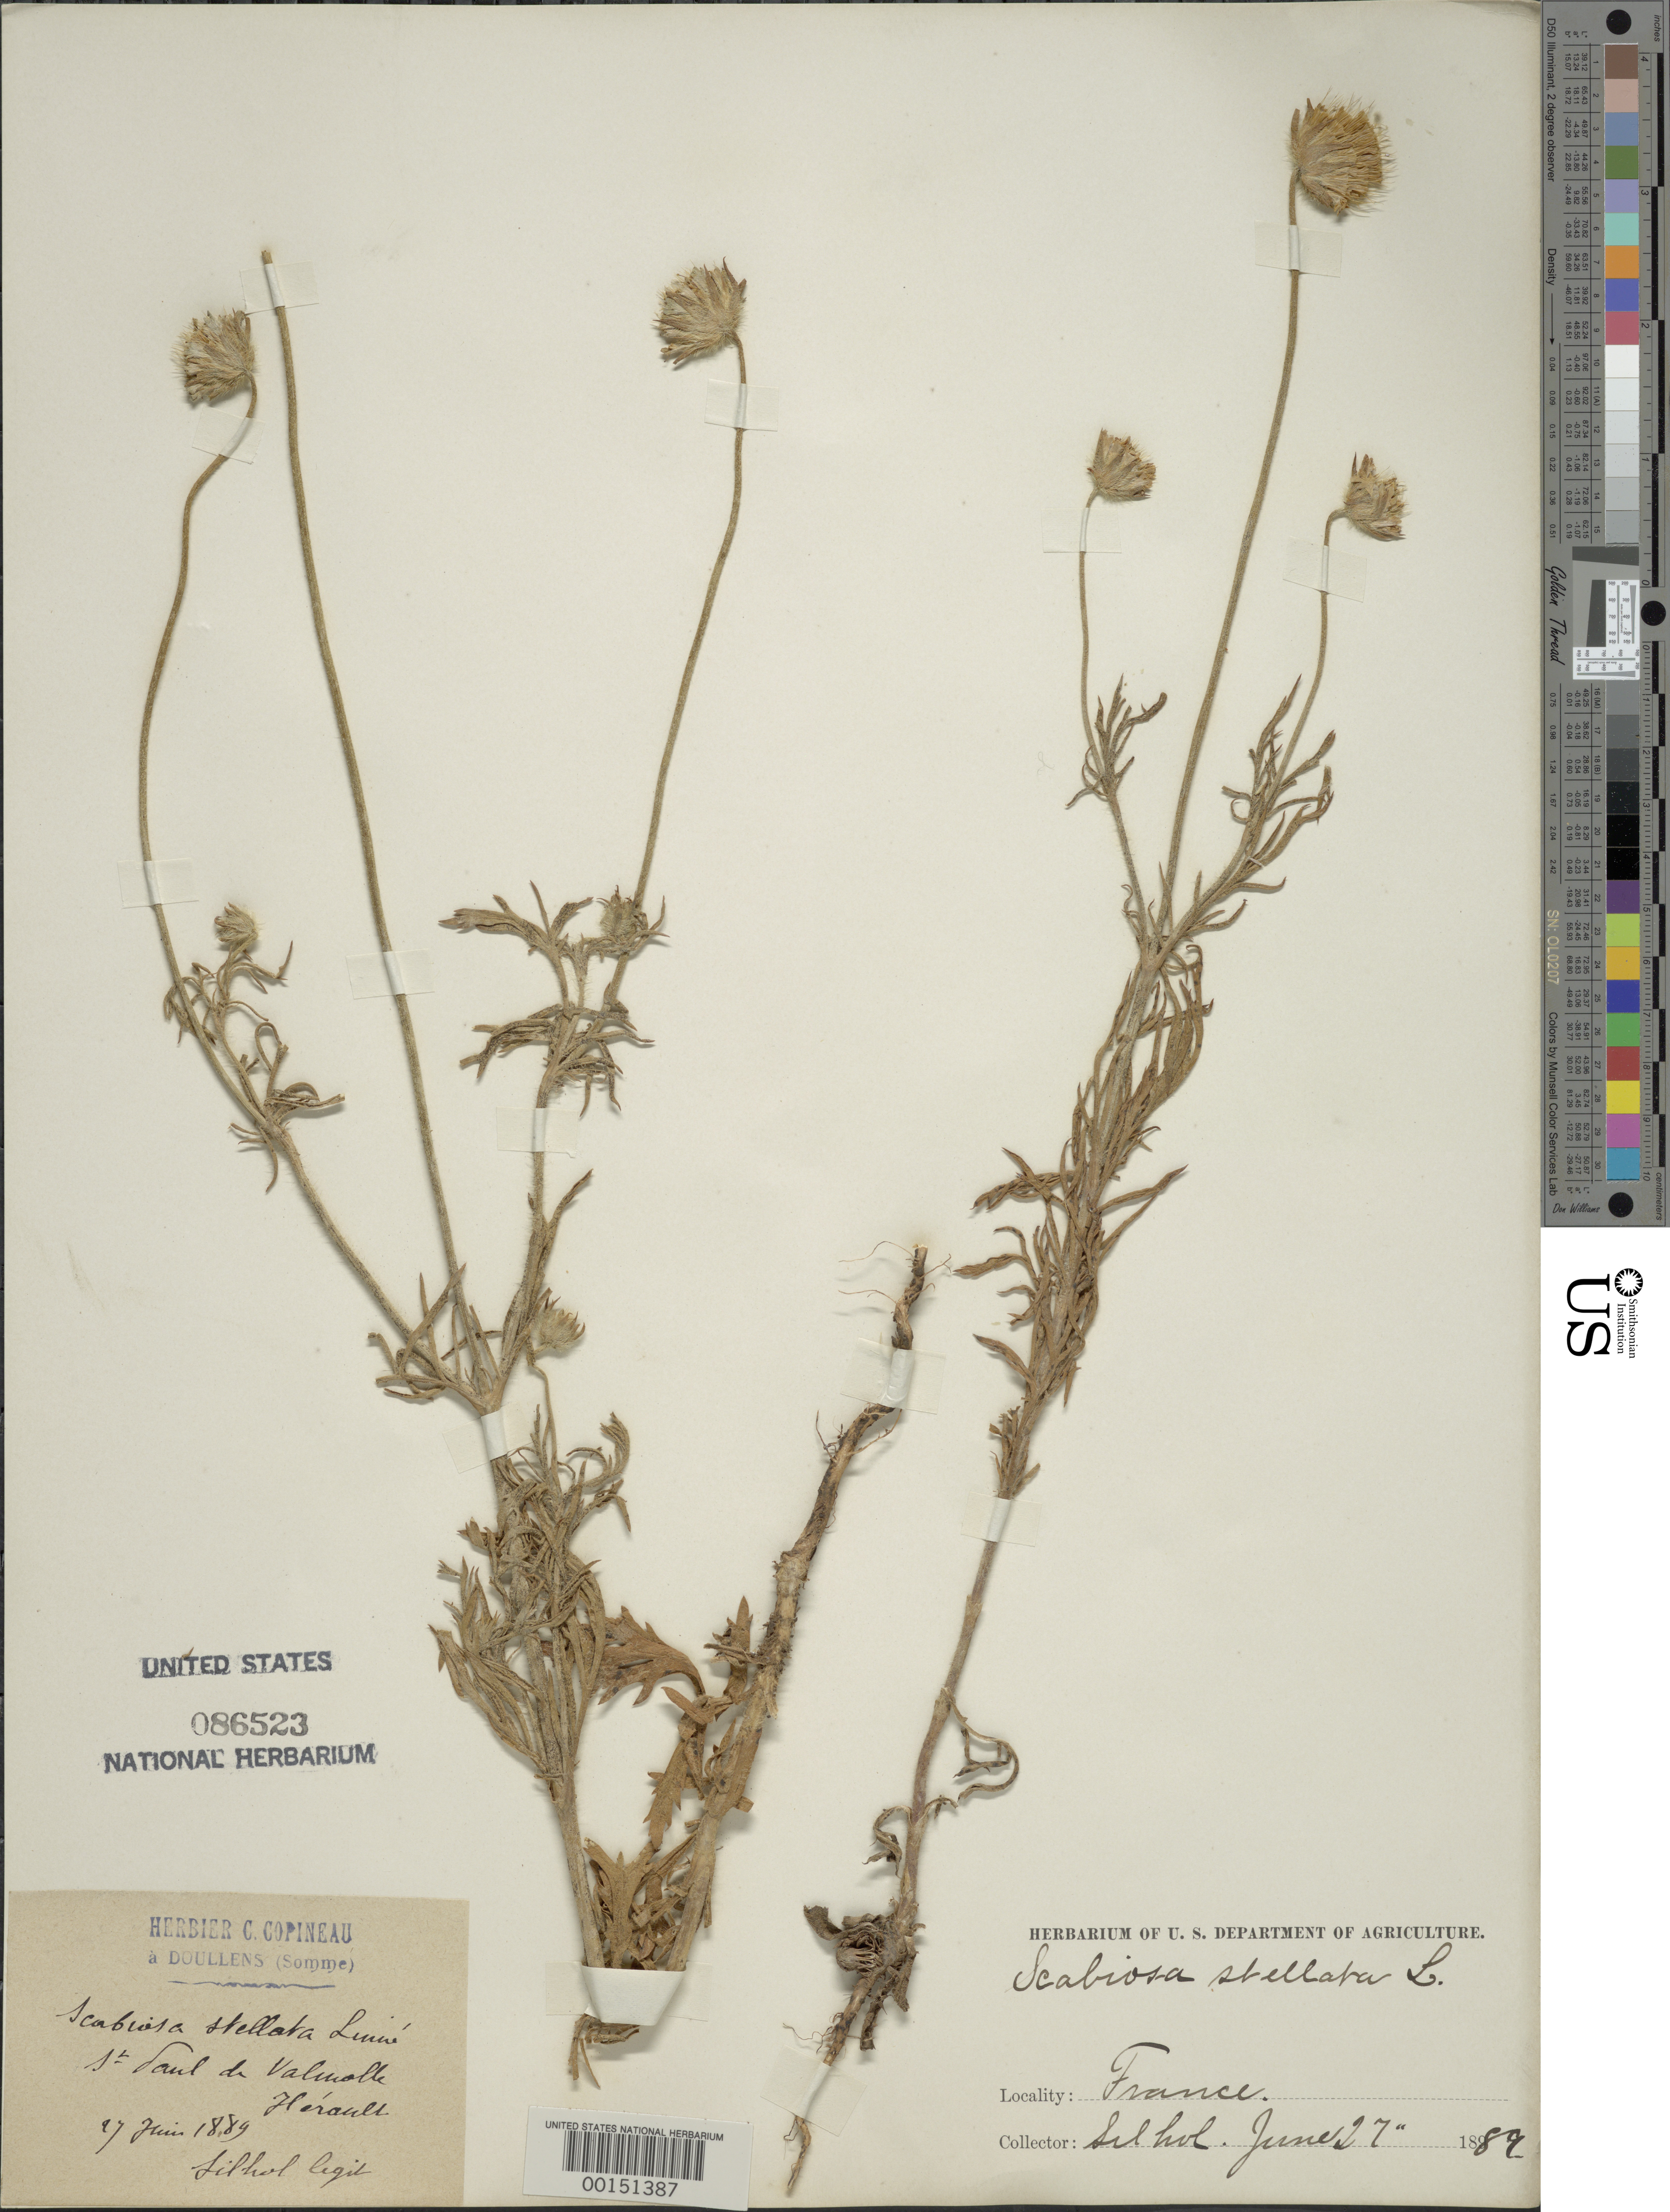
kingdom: Plantae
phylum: Tracheophyta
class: Magnoliopsida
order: Dipsacales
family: Caprifoliaceae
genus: Scabiosa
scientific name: Scabiosa stellata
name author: L.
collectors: -. Silhol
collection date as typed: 27 Jun 1889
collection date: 1889-06-27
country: France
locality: Saint Paul de Valuealle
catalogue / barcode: US 86523